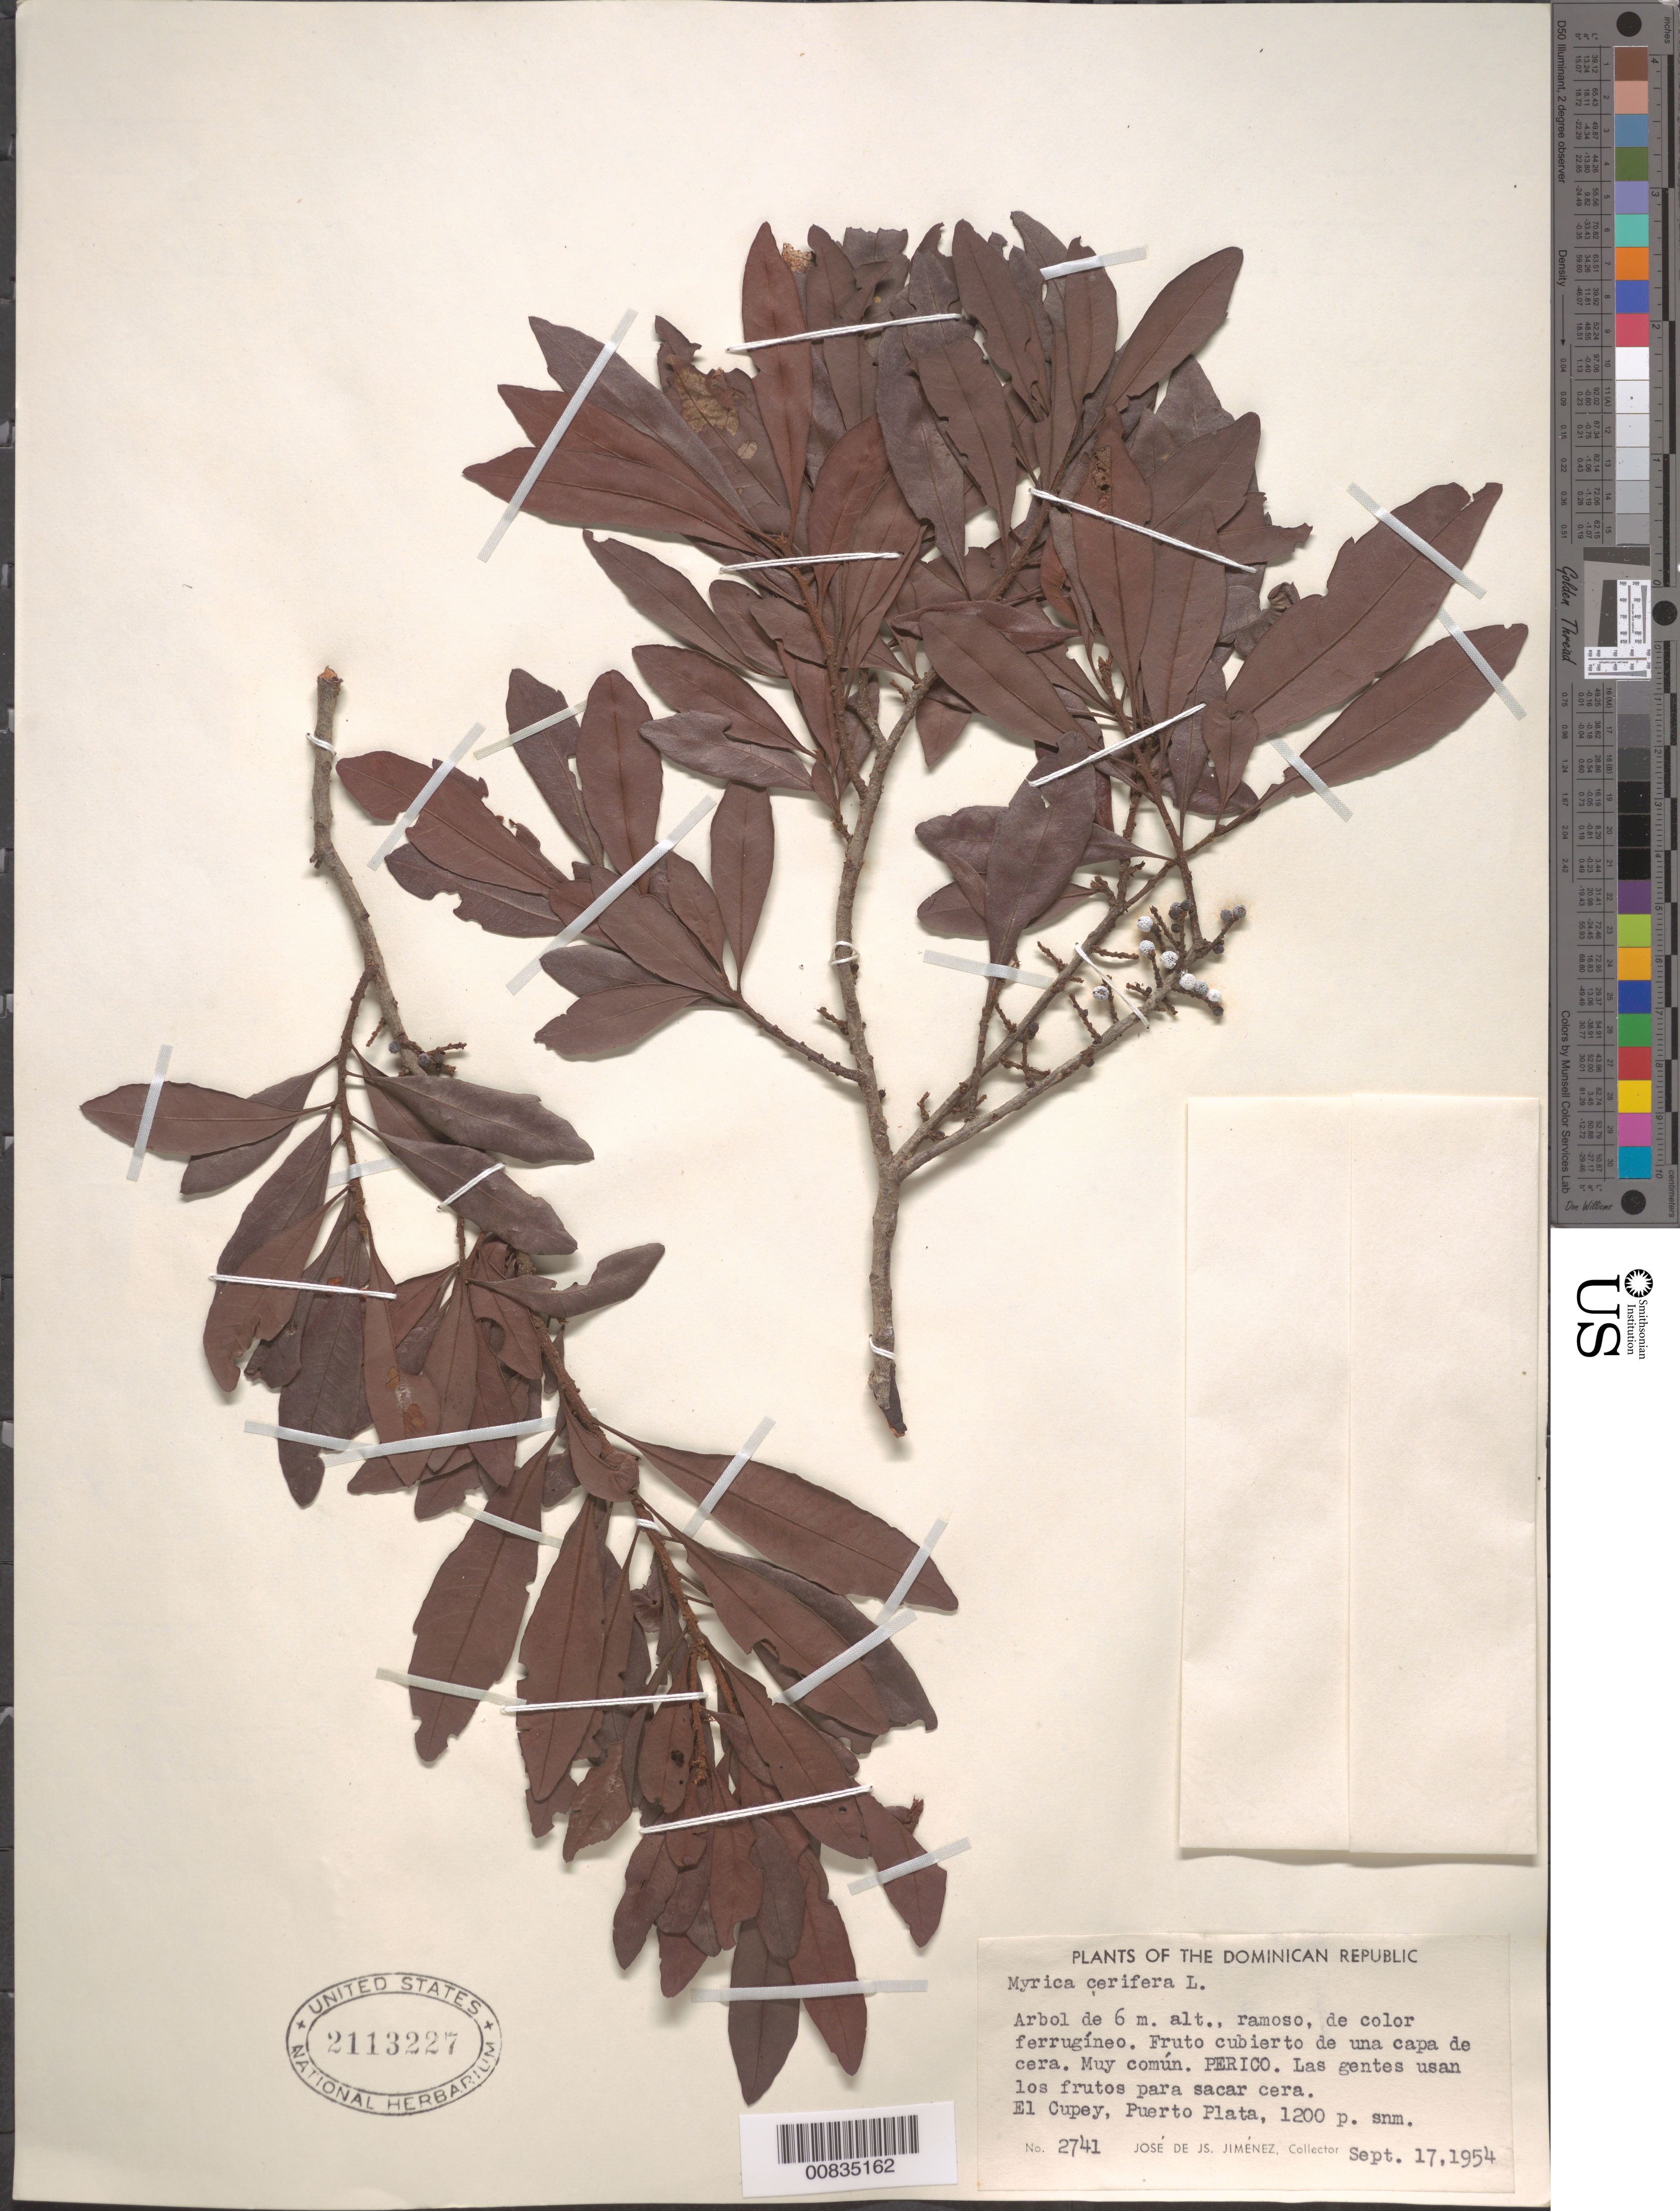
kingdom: Plantae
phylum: Tracheophyta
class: Magnoliopsida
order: Fagales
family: Myricaceae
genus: Morella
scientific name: Morella cerifera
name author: (L.) Small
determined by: Strong, M. T., (US), Smithsonian Institution - National Museum of Natural History (UNITED STATES)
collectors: J. J. Jiménez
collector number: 2741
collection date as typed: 17 Sep 1954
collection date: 1954-09-17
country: Dominican Republic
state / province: Puerto Plata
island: Hispaniola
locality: El Cupey.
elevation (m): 366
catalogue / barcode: US 2113227